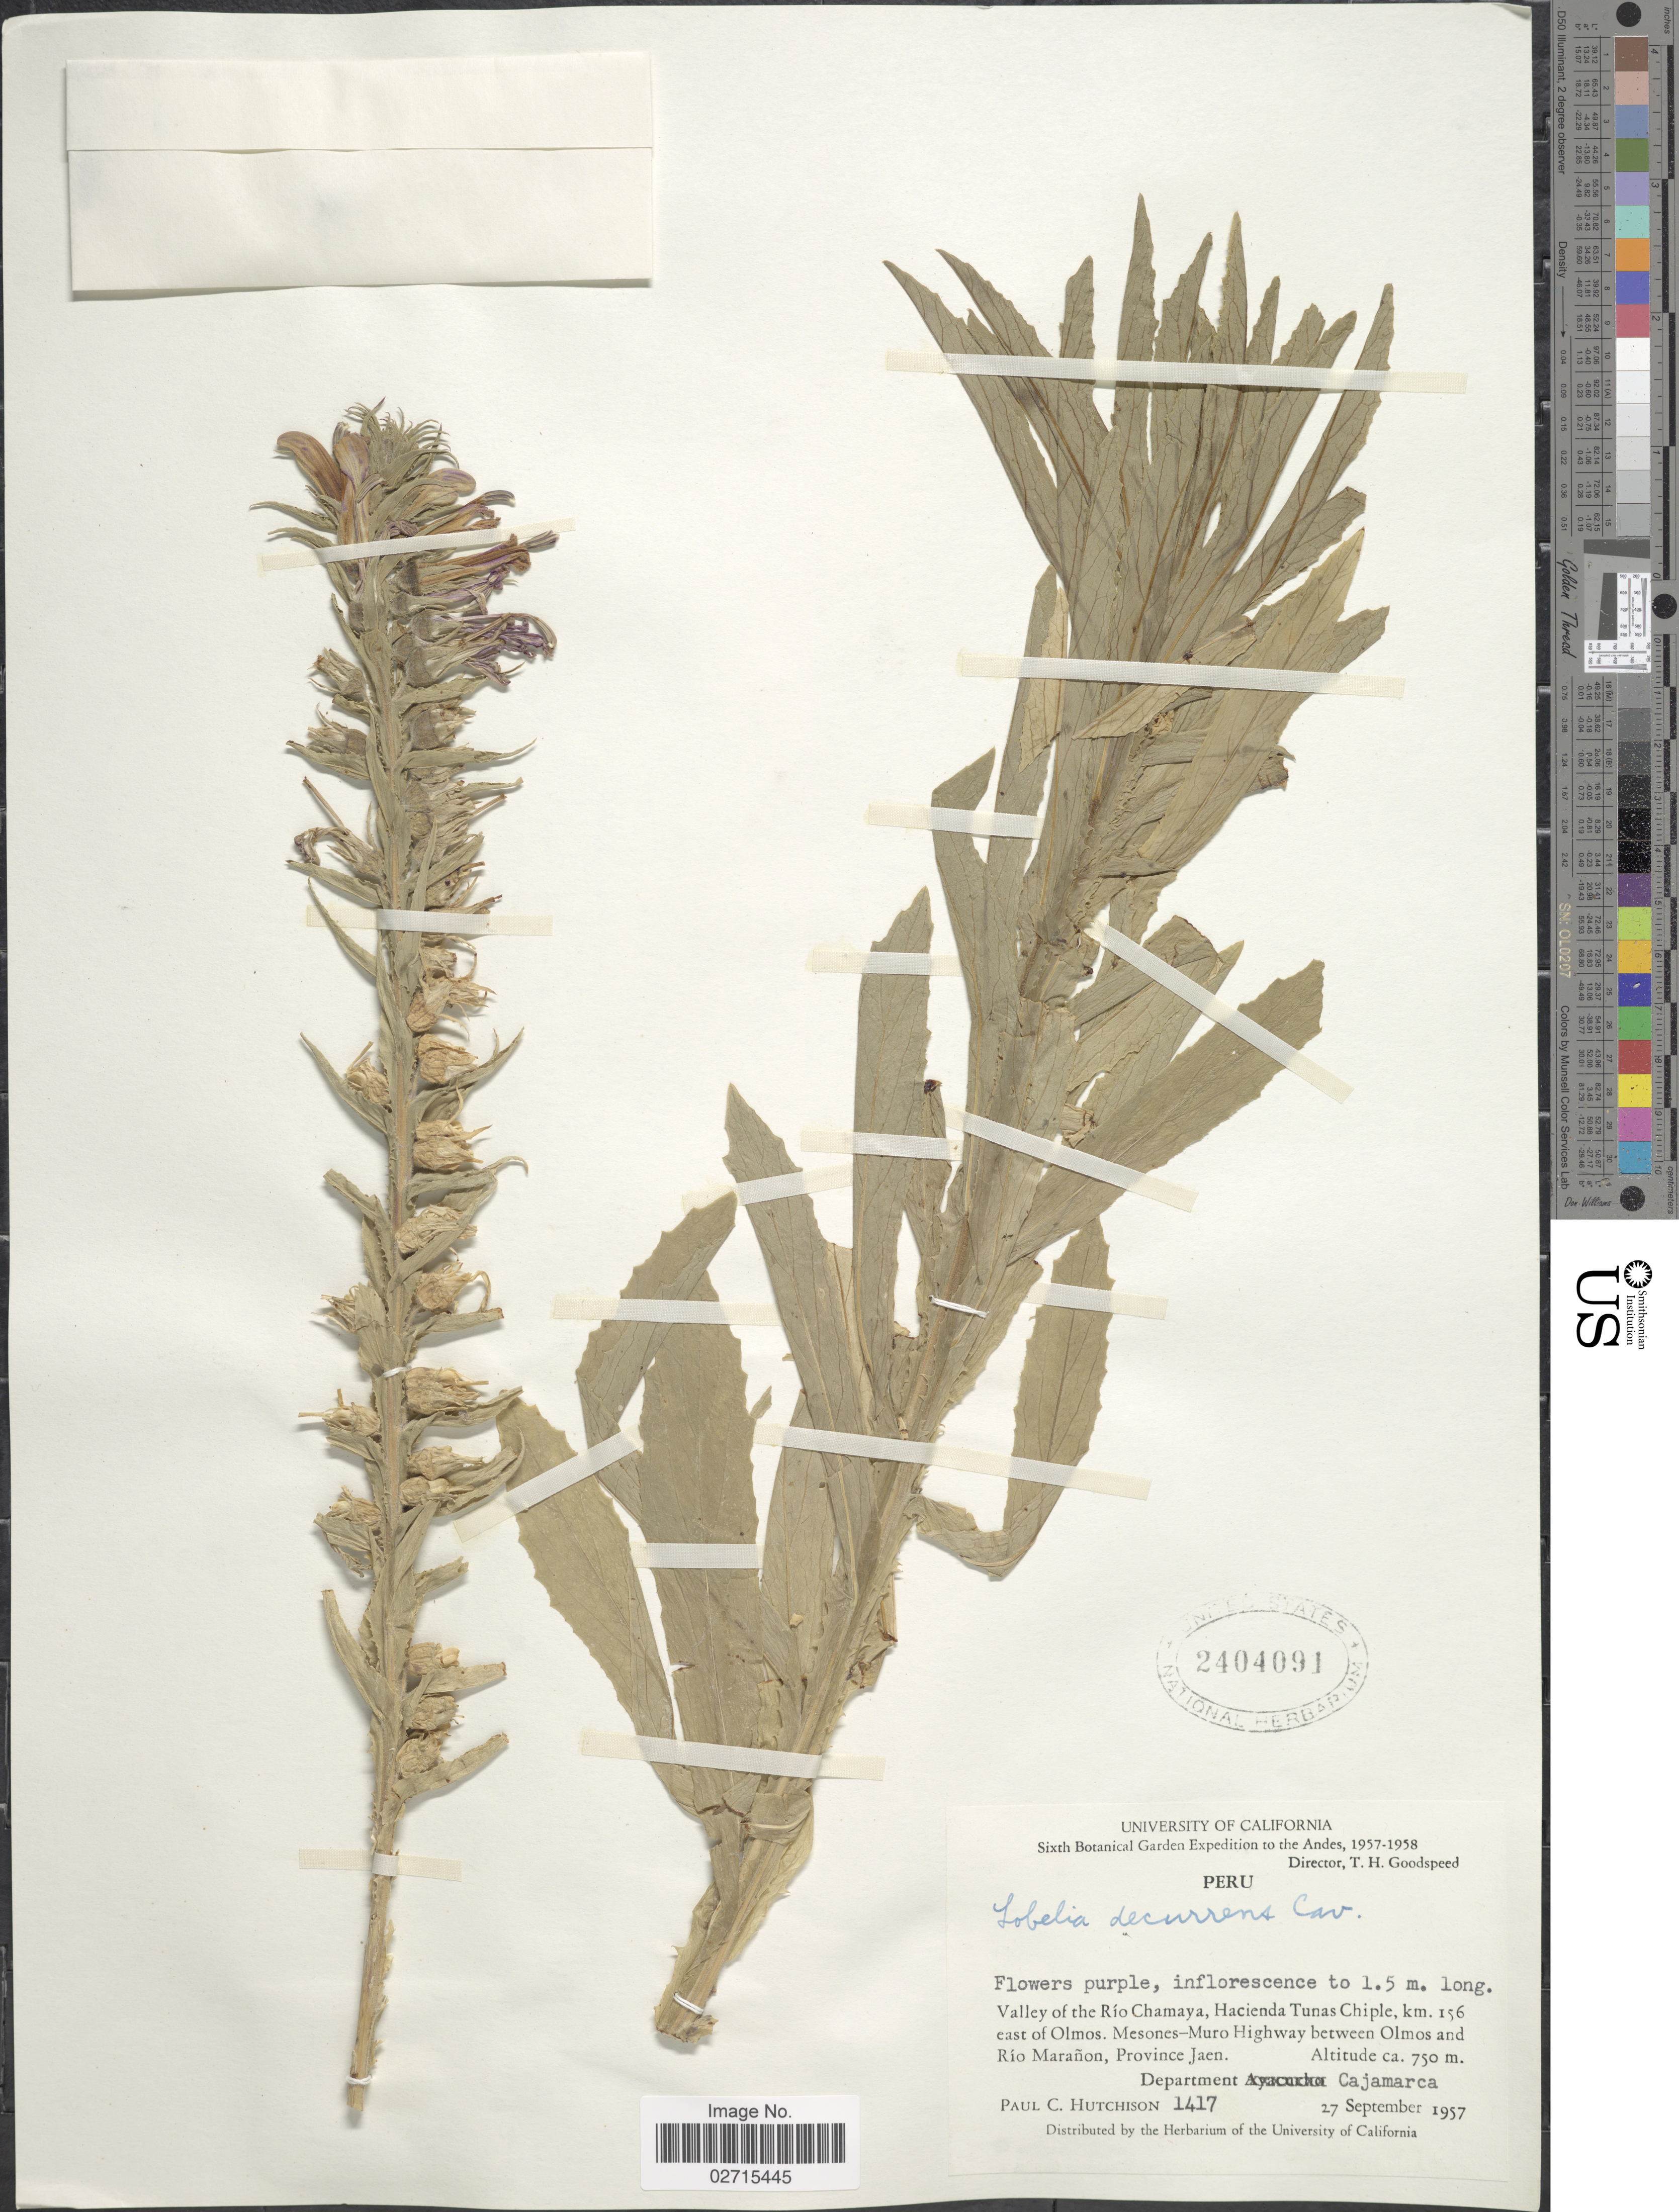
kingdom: Plantae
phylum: Tracheophyta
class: Magnoliopsida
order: Asterales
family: Campanulaceae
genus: Lobelia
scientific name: Lobelia decurrens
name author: Cav.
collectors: P. C. Hutchison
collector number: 1417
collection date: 1957-09-27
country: Peru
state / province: Cajamarca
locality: The Andes, Valley of the Río Chamaya, Hacienda Tunas Chiple, km 156 east of lmos. Mesones-Muro Highway between Olmos and Río Marañon, Province Jaen, Department Cajamarca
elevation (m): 750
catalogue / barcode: US 2404091